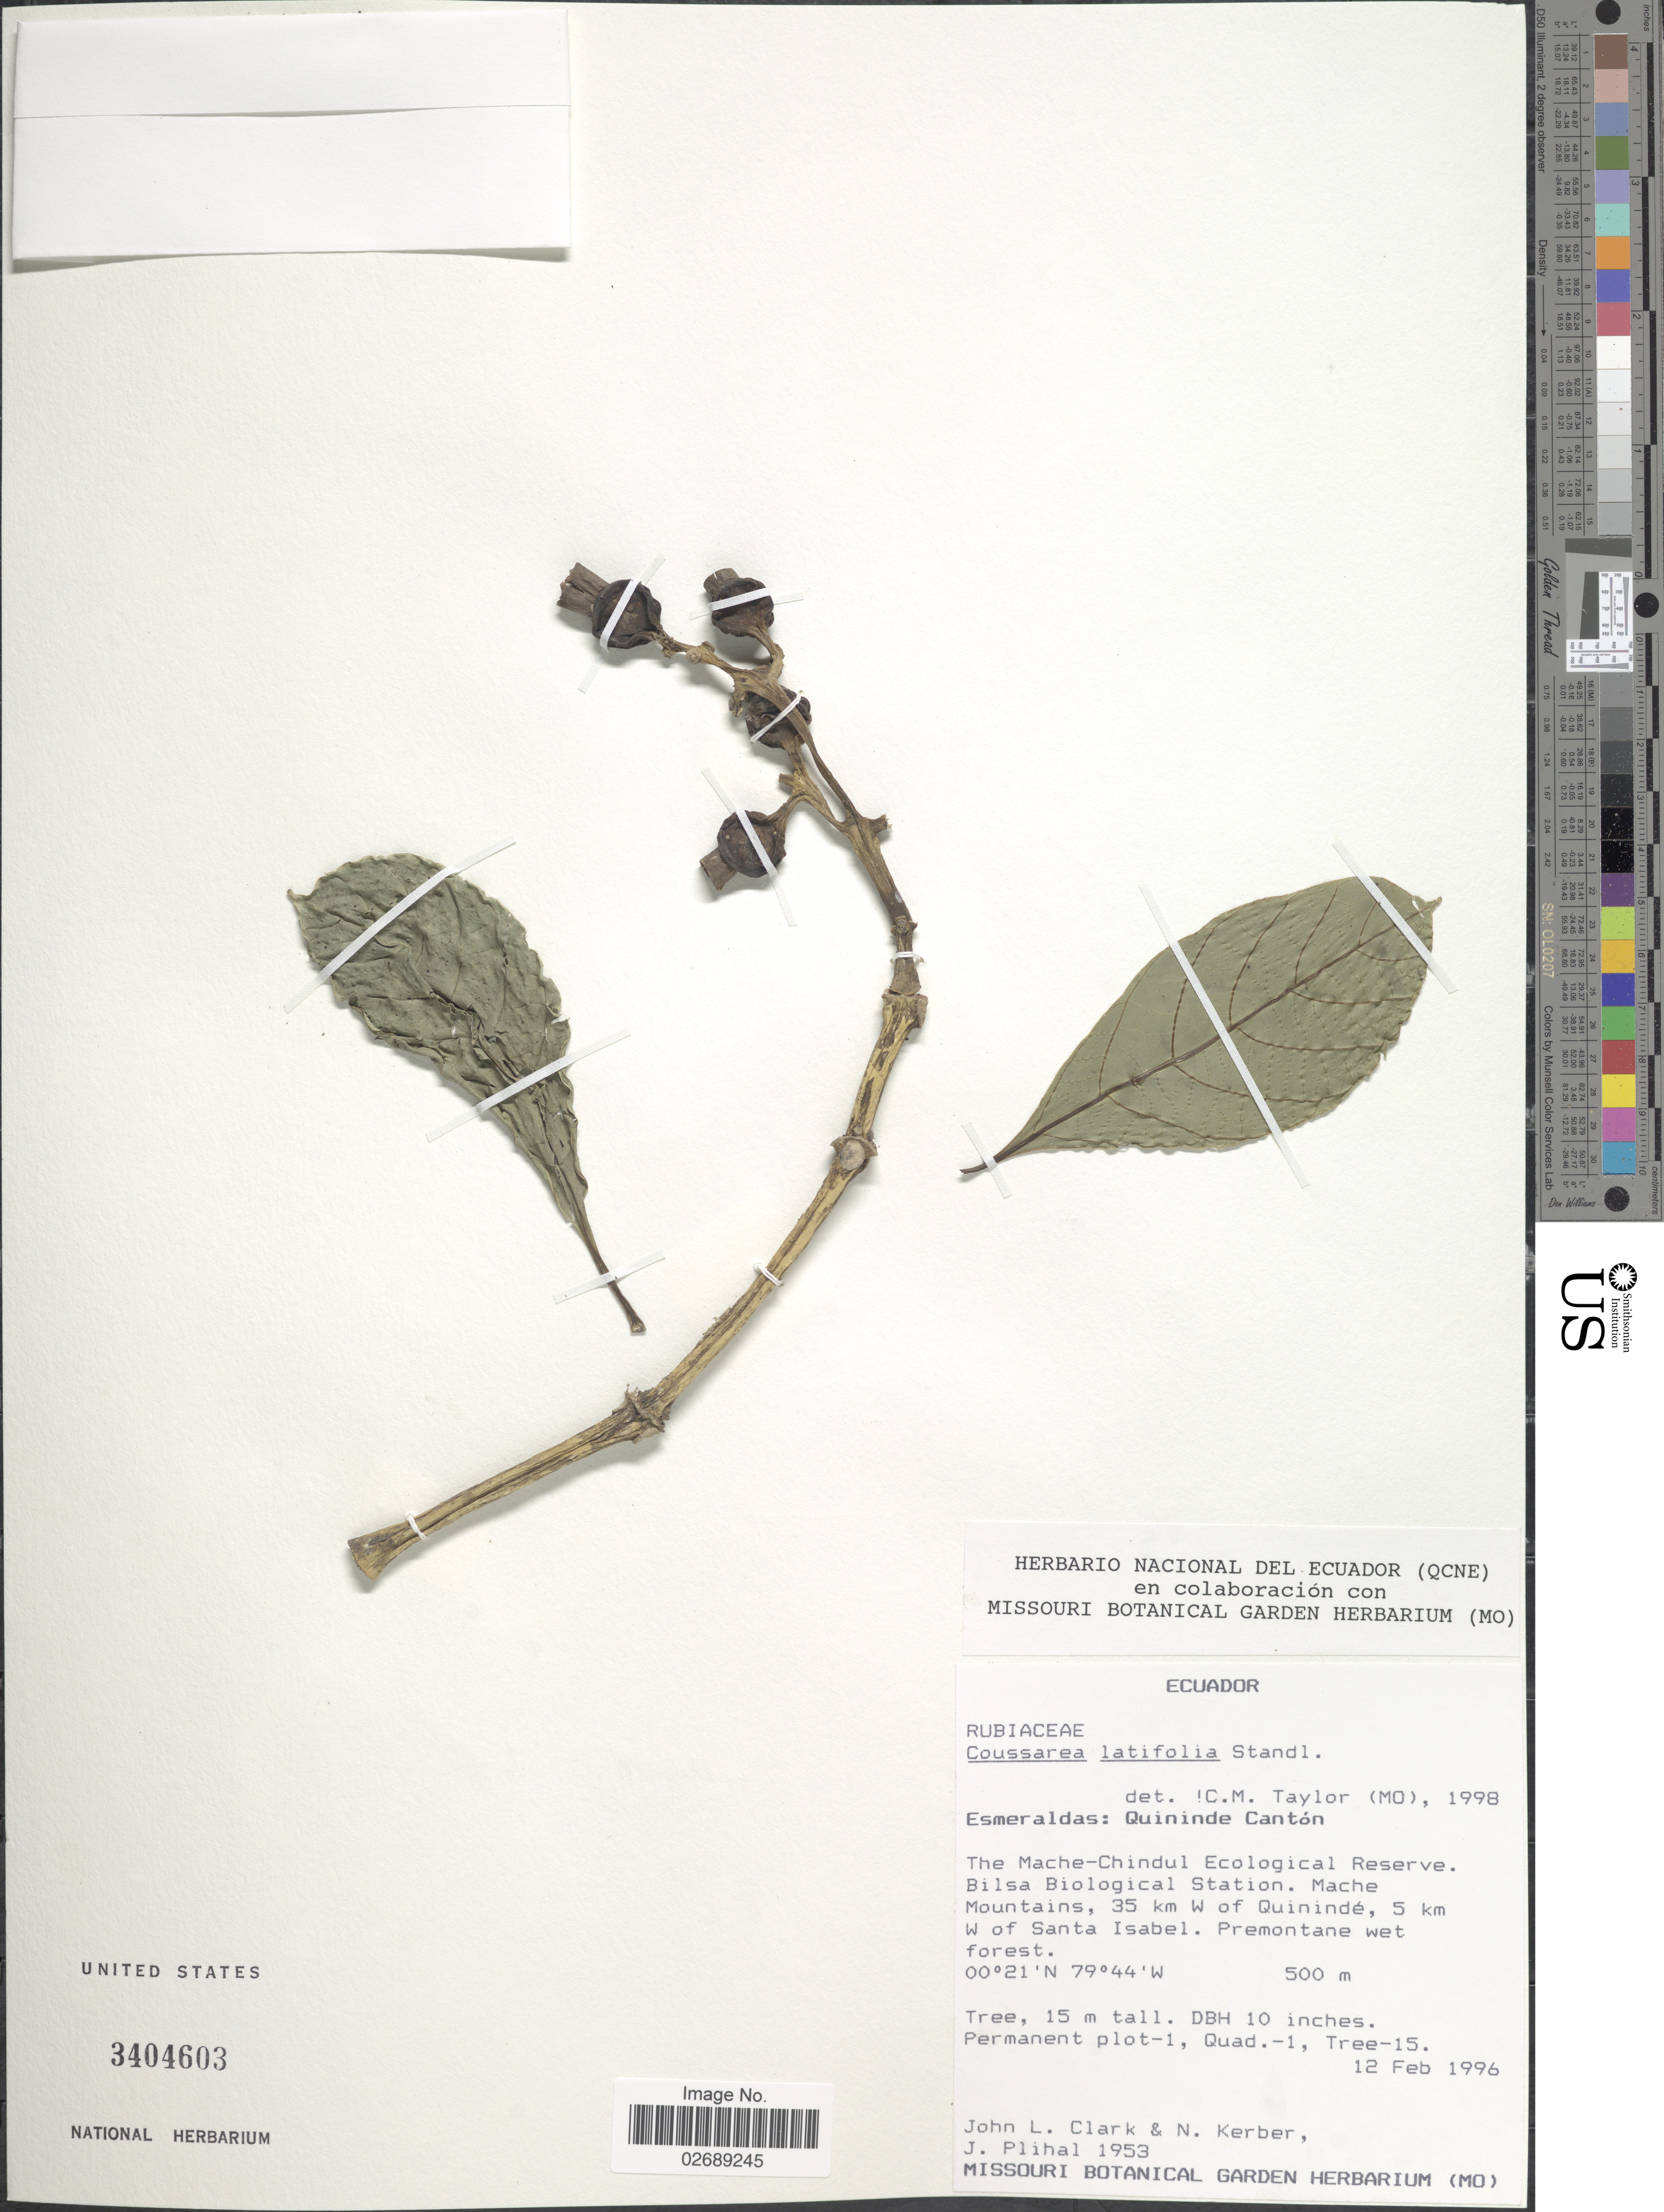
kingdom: Plantae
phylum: Tracheophyta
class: Magnoliopsida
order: Gentianales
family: Rubiaceae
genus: Coussarea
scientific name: Coussarea latifolia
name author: Standl.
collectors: J. L. Clark, N. Kerber & J. Plihal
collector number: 1953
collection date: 1996-02-12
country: Ecuador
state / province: Esmeraldas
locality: Quininde Canton, The Mache-Chindul Ecological Reserve. Bilsa Biological Station. Mache Mountains, 35 km W of Quininde, 5 km W of Santa Isabel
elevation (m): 500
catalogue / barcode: US 3404603